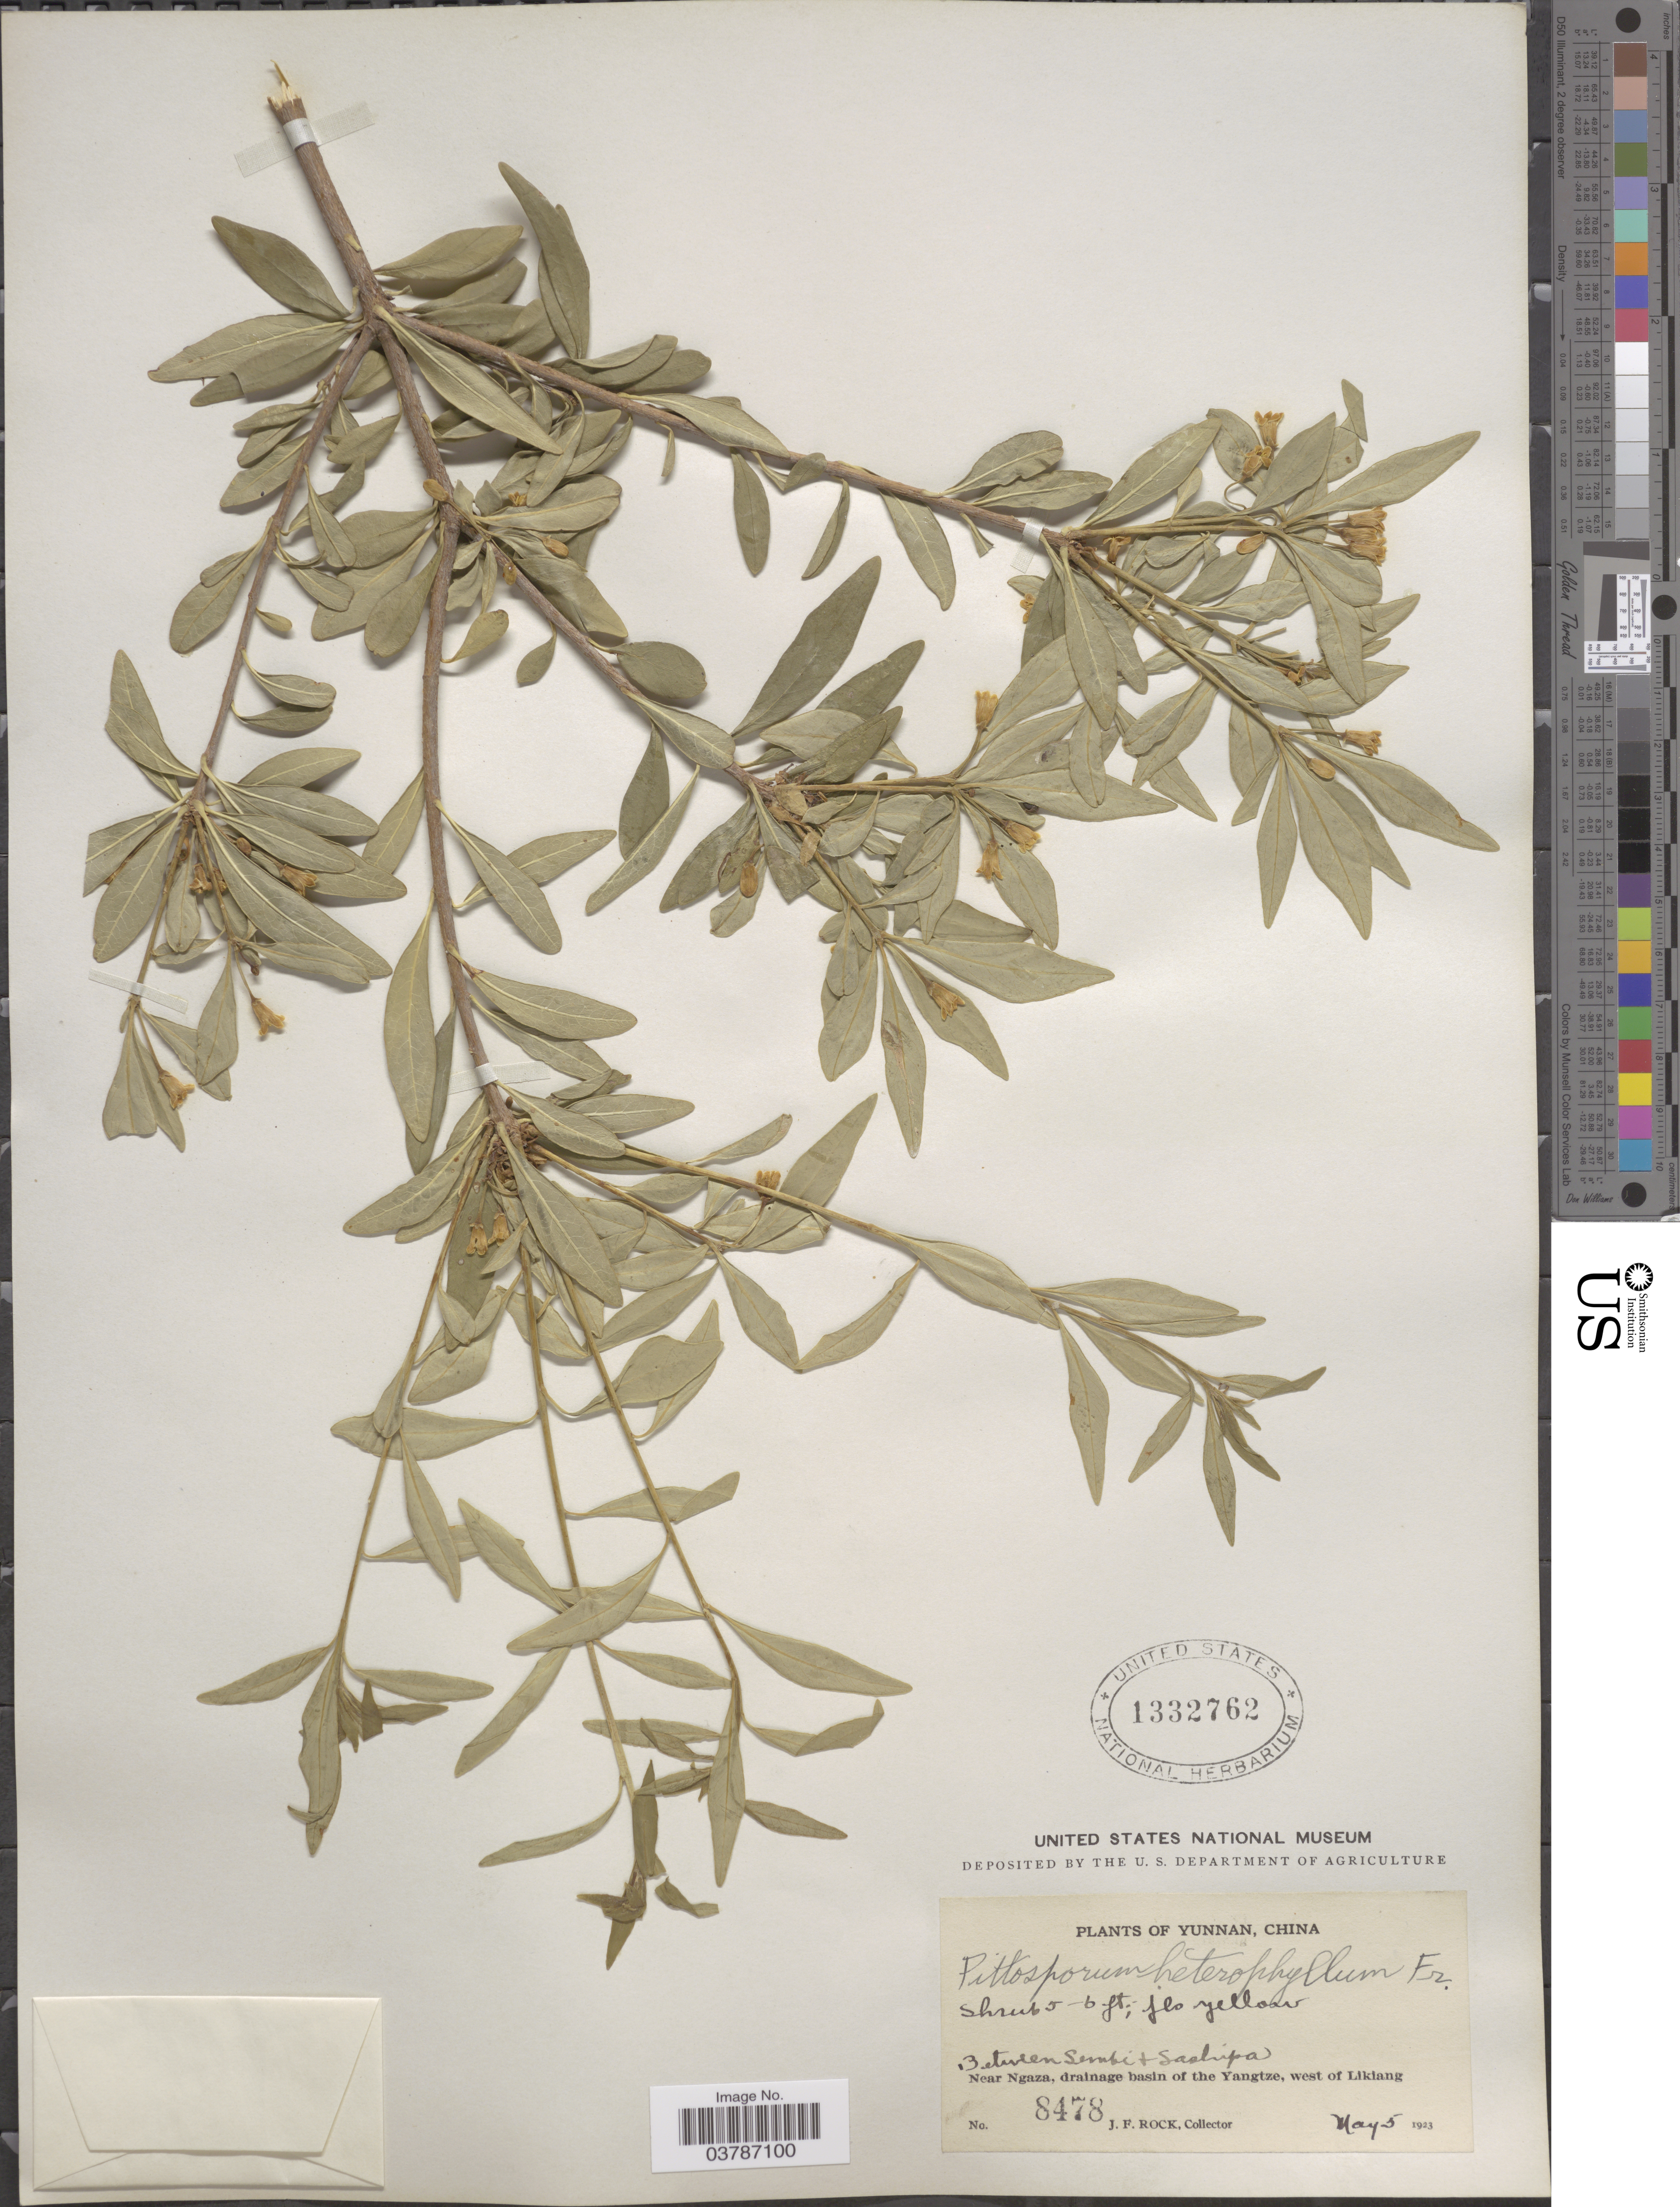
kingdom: Plantae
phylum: Tracheophyta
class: Magnoliopsida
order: Apiales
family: Pittosporaceae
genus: Pittosporum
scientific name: Pittosporum heterophyllum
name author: Franch.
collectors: J. Rock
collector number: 8478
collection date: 1923-05-05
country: China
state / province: Yunnan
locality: Between Sembi + Sashipa.* Near Ngaza, drainage basin of the Yangtze, west of Likiang.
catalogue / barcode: US 1332762